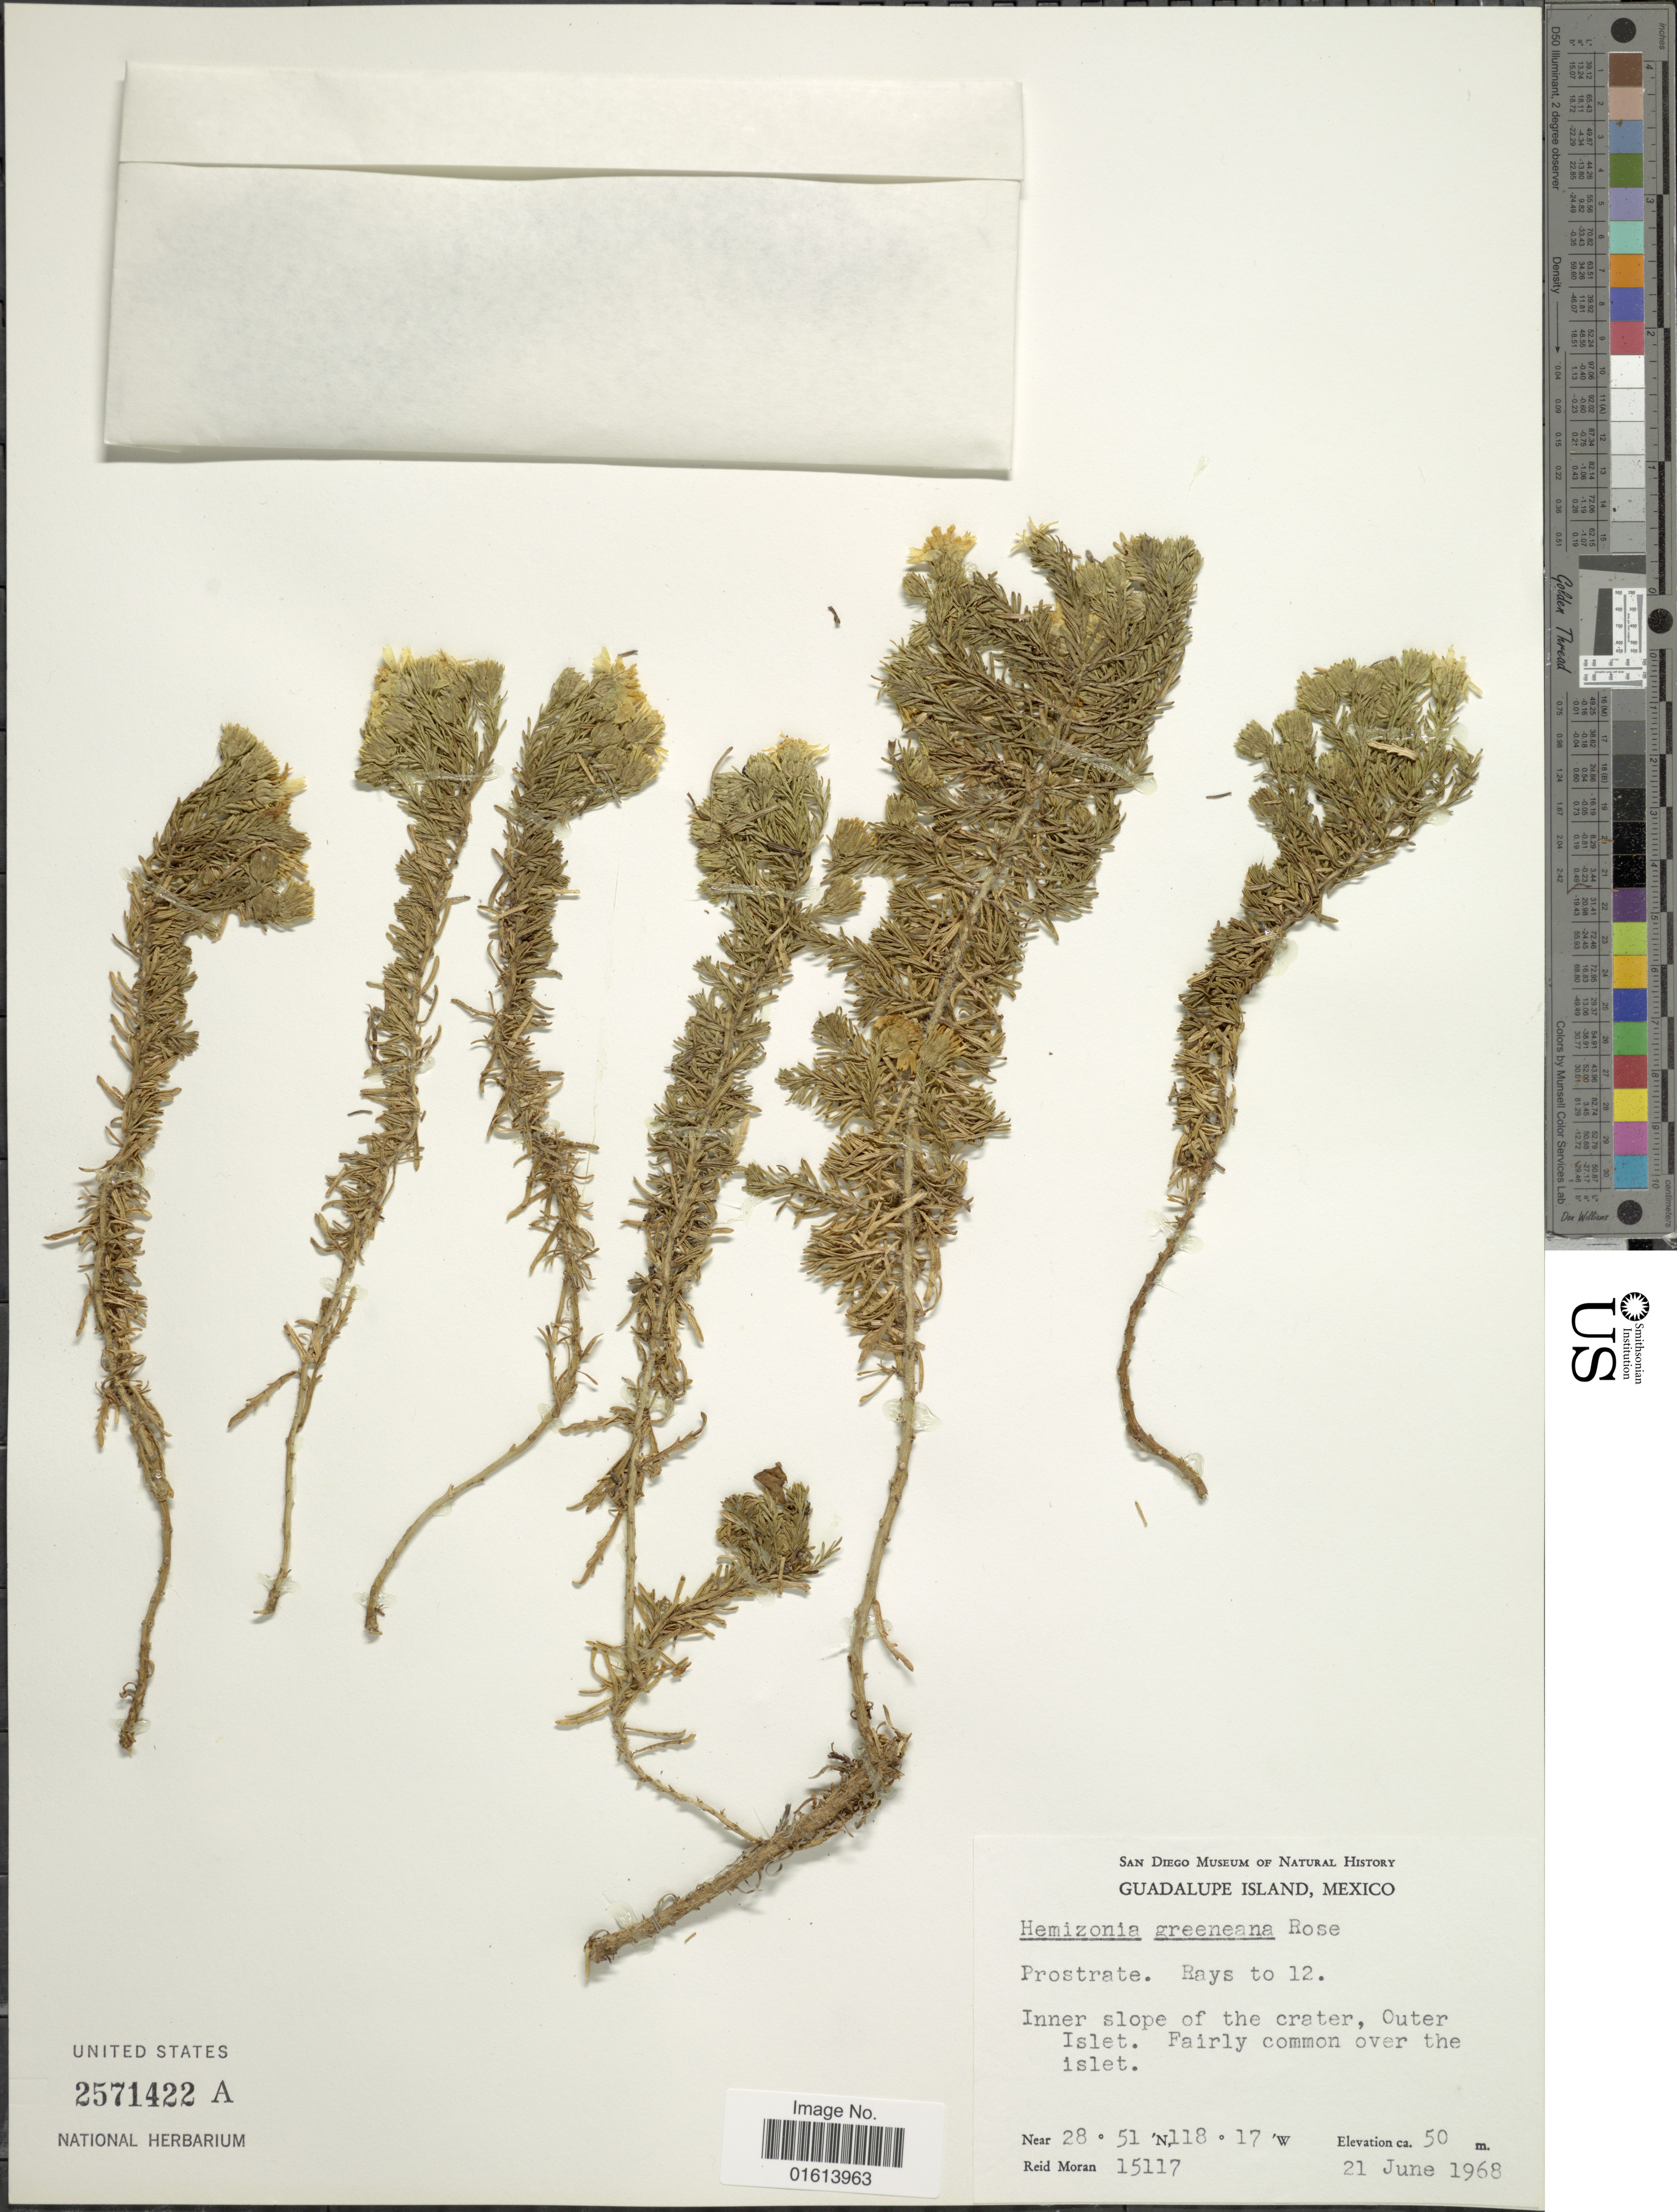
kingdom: Plantae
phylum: Tracheophyta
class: Magnoliopsida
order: Asterales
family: Asteraceae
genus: Deinandra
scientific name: Deinandra greeneana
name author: (Rose) B.G. Baldwin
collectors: R. V. Moran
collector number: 14117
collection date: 1968-06-21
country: Mexico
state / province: Baja California Norte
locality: Guadalupe Island, inner slope of the crater, outer Islet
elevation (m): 50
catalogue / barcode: US 2571422A